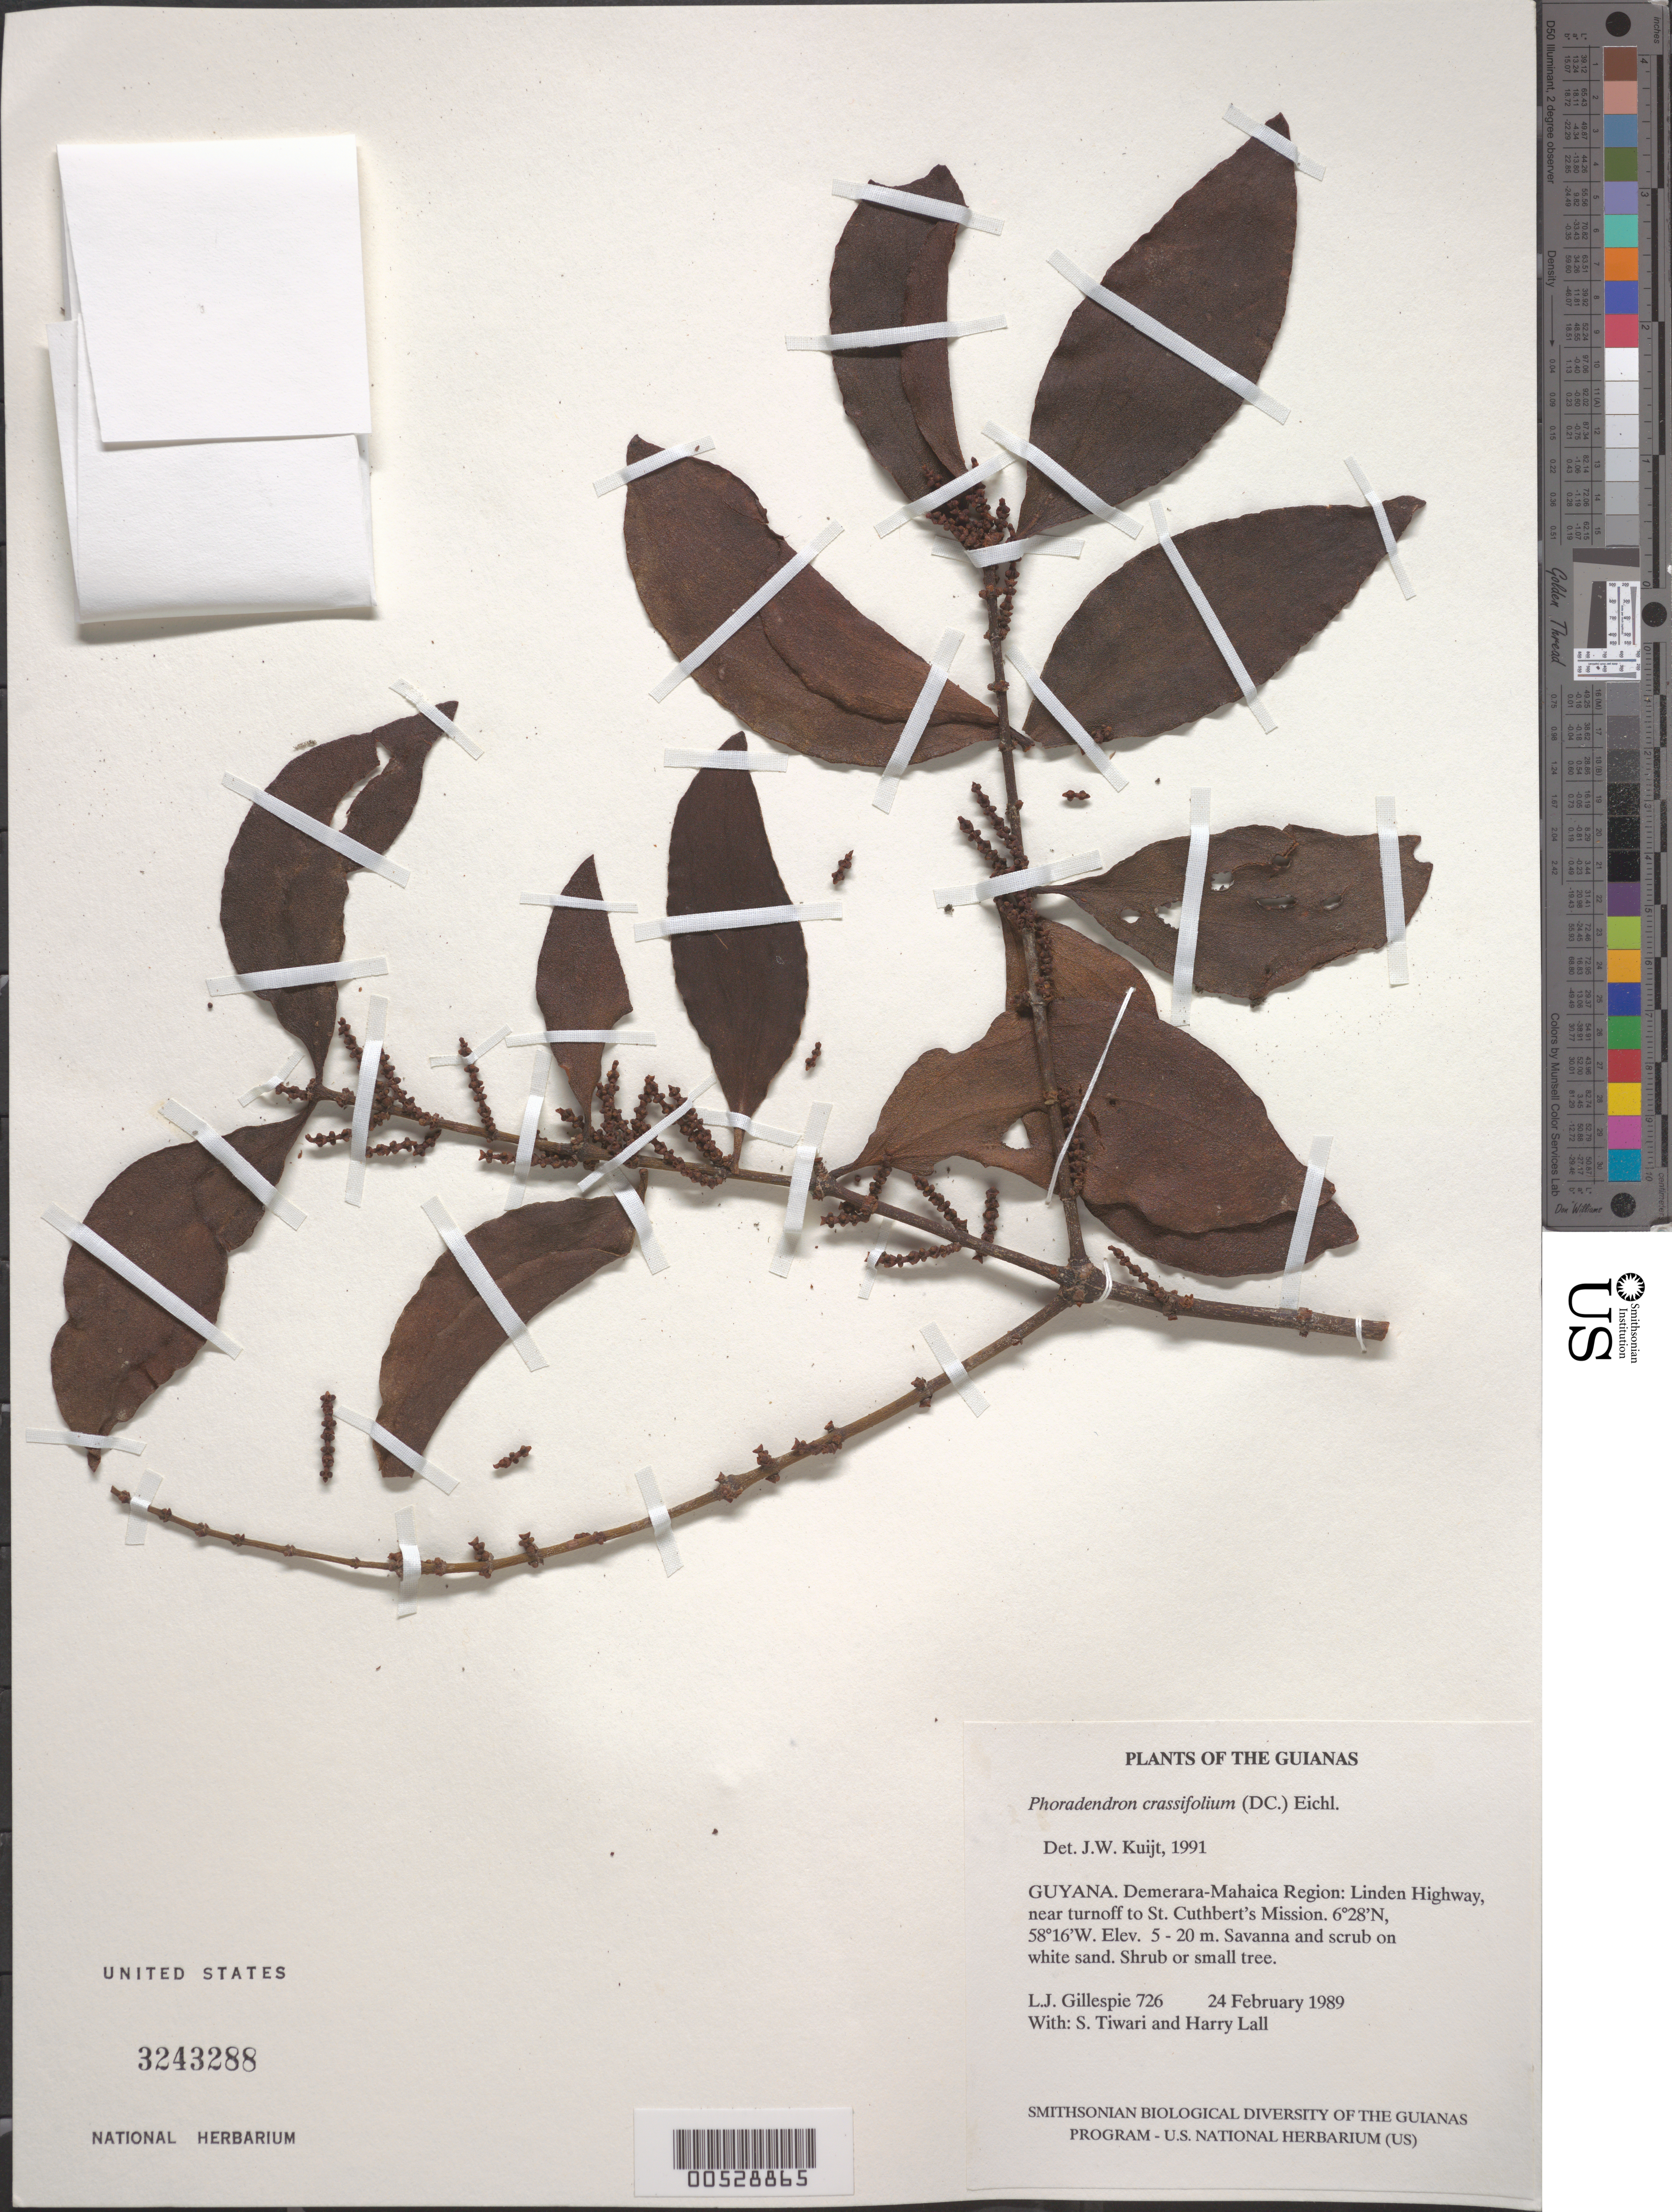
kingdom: Plantae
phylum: Tracheophyta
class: Magnoliopsida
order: Santalales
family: Viscaceae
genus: Phoradendron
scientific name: Phoradendron crassifolium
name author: (Pohl ex DC.) Eichler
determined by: Kuijt, Job, (CANADA)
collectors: L. J. Gillespie, S. Tiwari & H. Lall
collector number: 726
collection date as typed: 24 February 1989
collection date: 1989-02-24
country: Guyana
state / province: Demerara-Mahaica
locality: Linden Highway, near turnoff to St. Cuthbert's Mission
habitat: Savanna and scrub on white sand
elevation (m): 5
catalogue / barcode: US 3243288